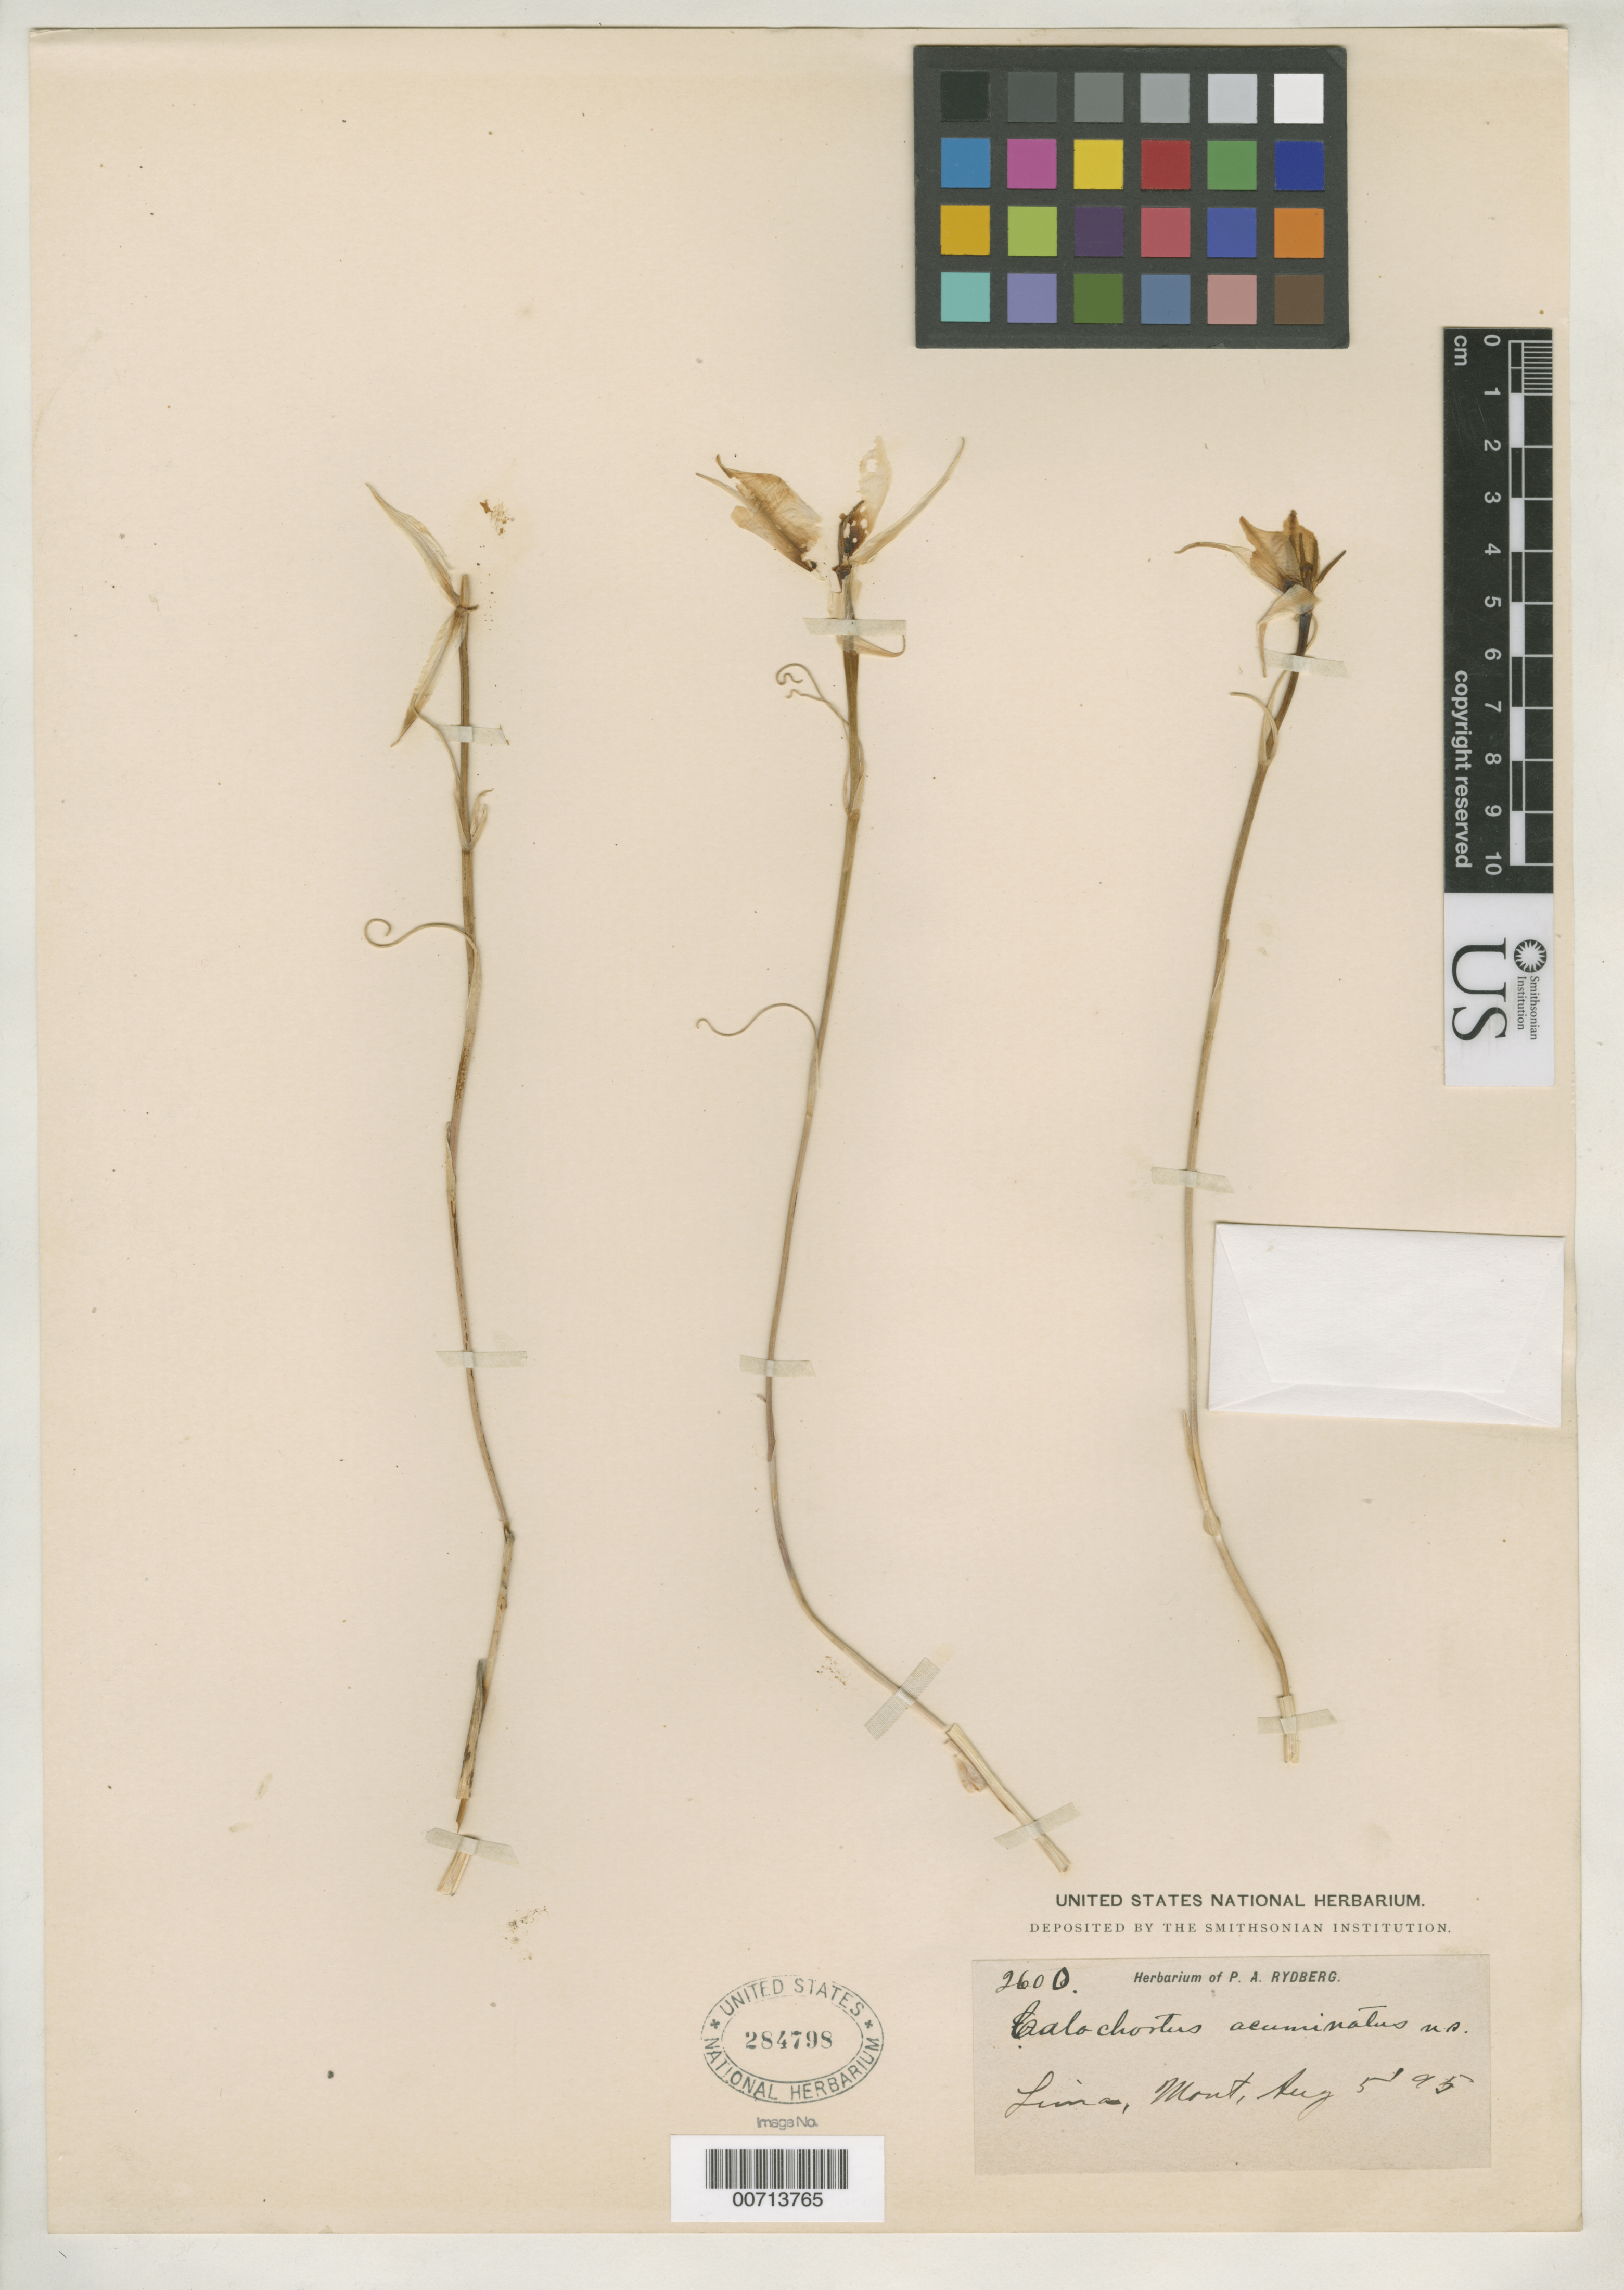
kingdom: Plantae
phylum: Tracheophyta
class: Liliopsida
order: Liliales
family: Liliaceae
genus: Calochortus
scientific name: Calochortus acuminatus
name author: Rydb.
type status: Type Fragment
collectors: P. A. Rydberg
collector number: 2600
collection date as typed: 05 Aug 1895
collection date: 1895-08-05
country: United States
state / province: Montana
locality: Lima.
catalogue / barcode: US 284798